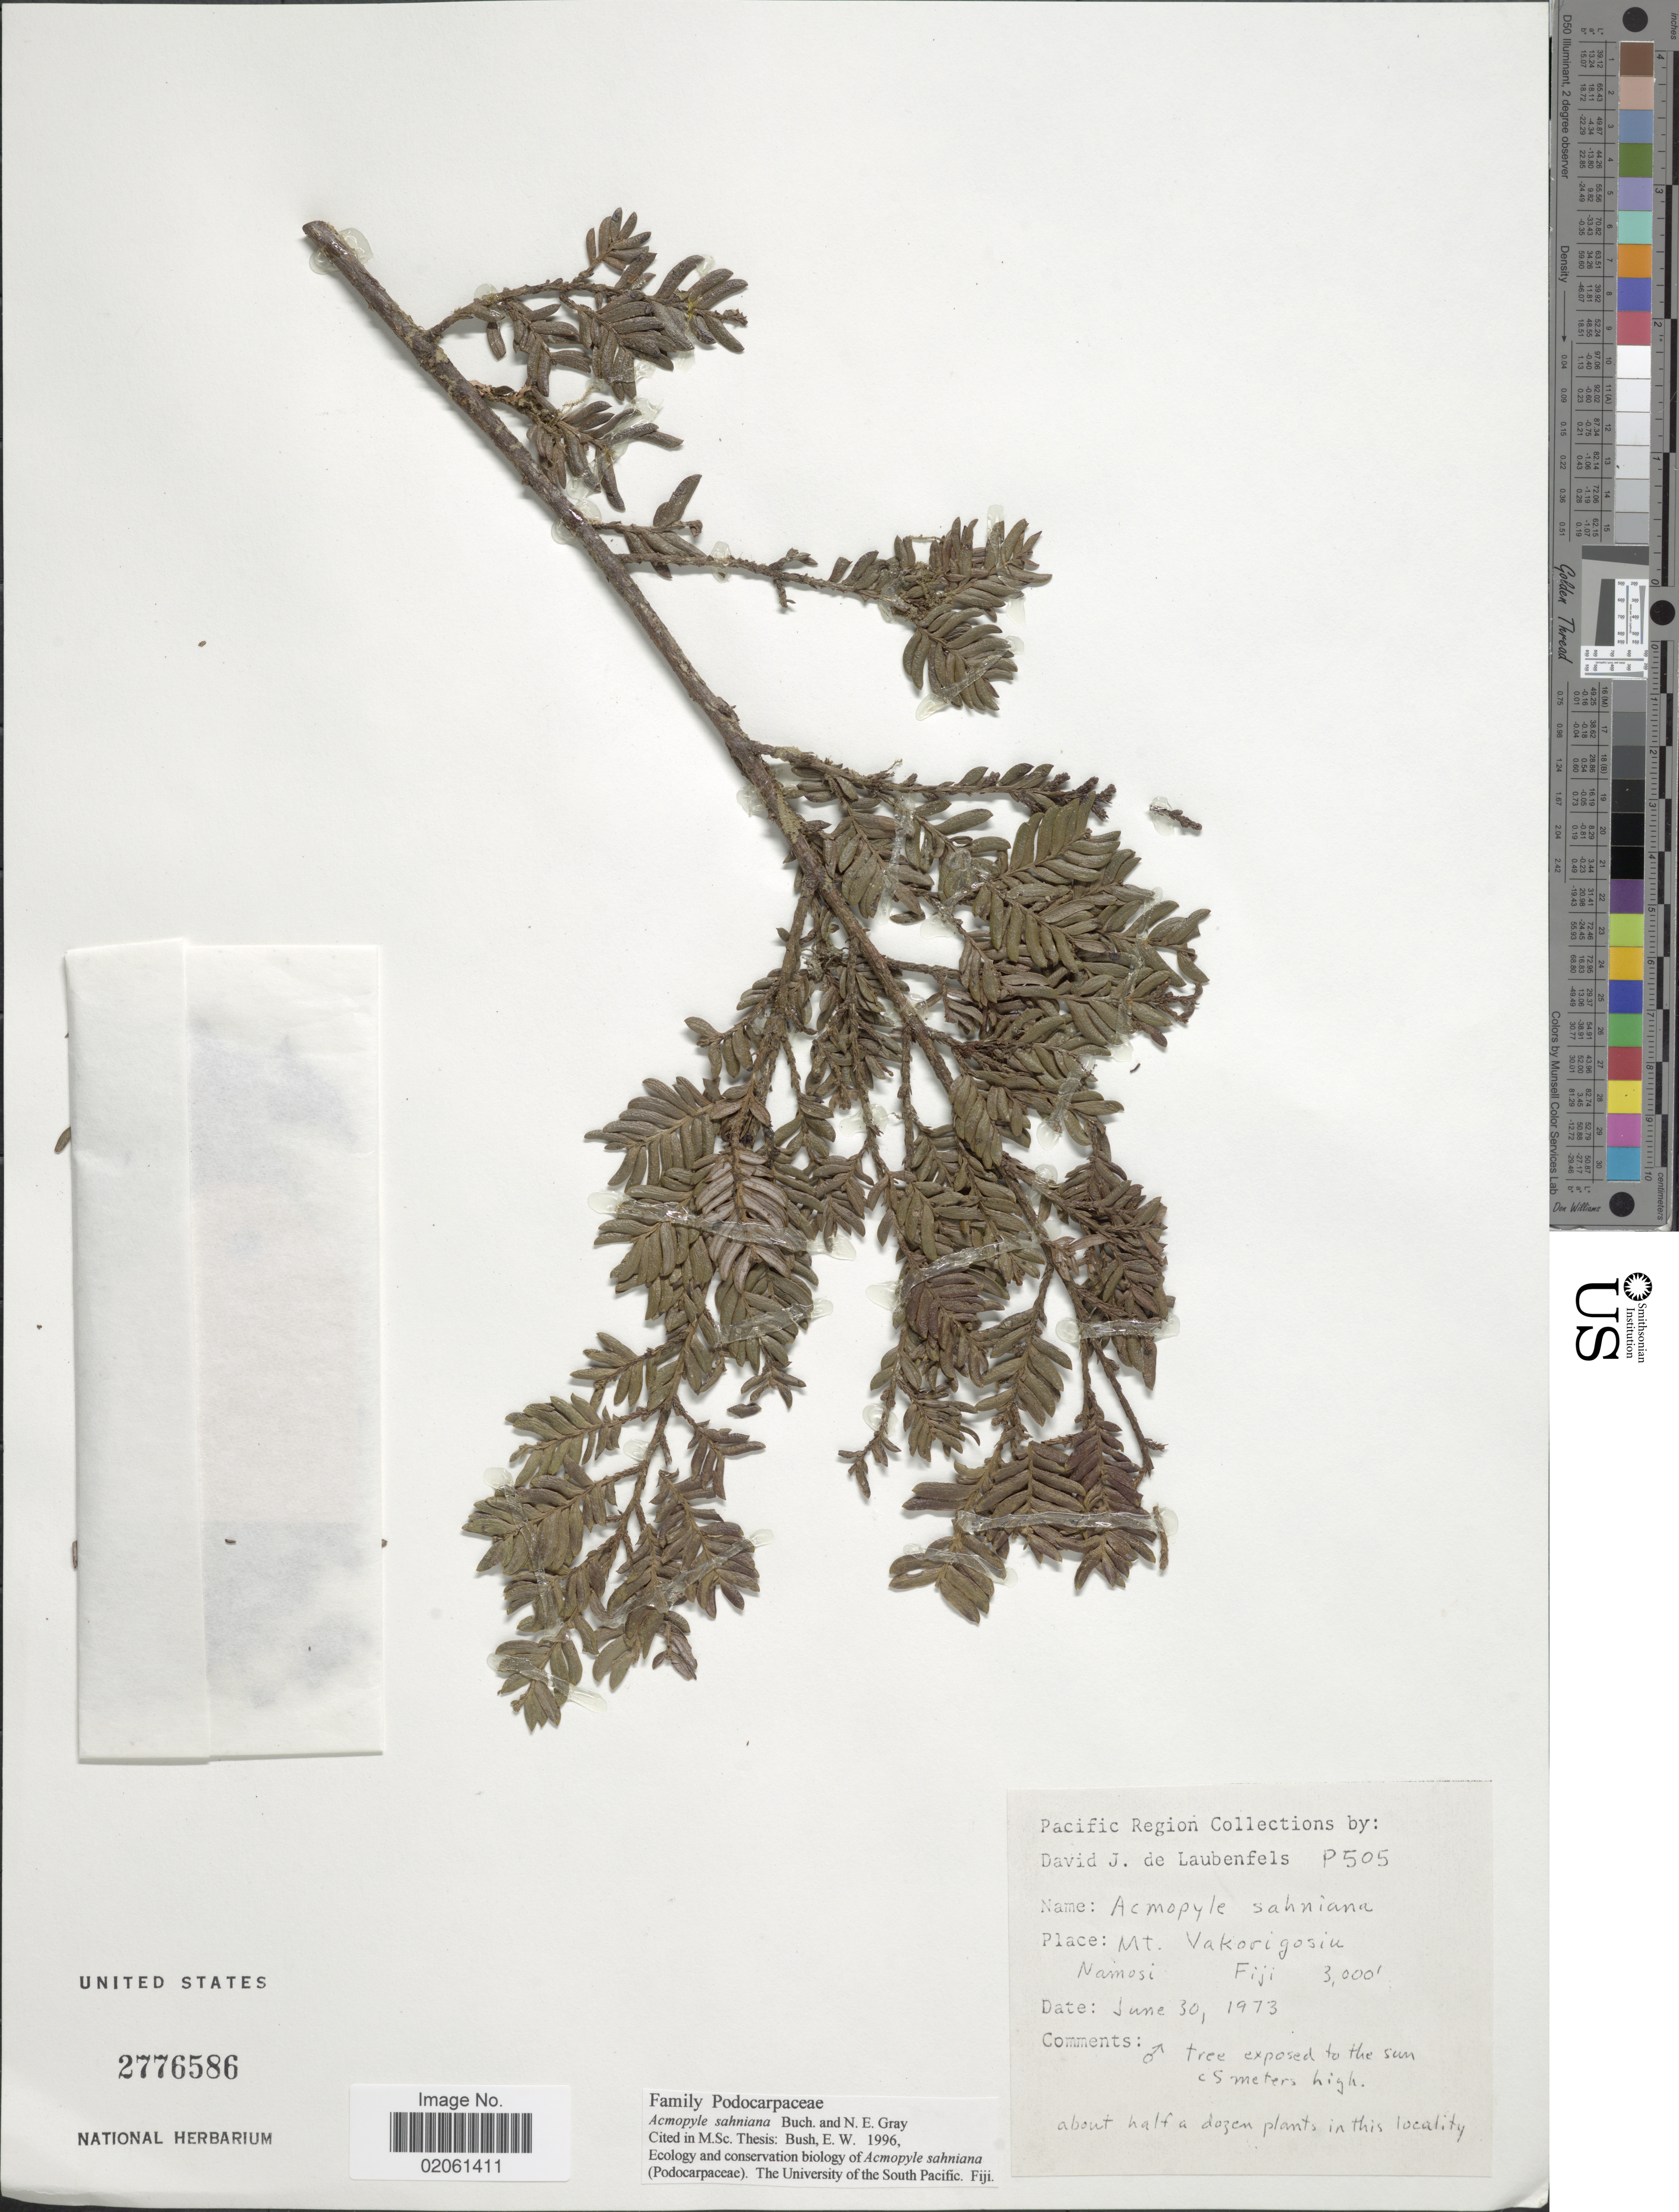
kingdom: Plantae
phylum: Tracheophyta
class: Pinopsida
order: Pinales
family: Podocarpaceae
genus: Acmopyle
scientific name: Acmopyle sahniana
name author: J. Buchholz & N.E. Gray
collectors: D. J. de Laubenfels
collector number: P505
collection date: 1973-06-30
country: Fiji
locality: Pacific Region. Mt. Vakorigosia. Namosi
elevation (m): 914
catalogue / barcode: US 2776586